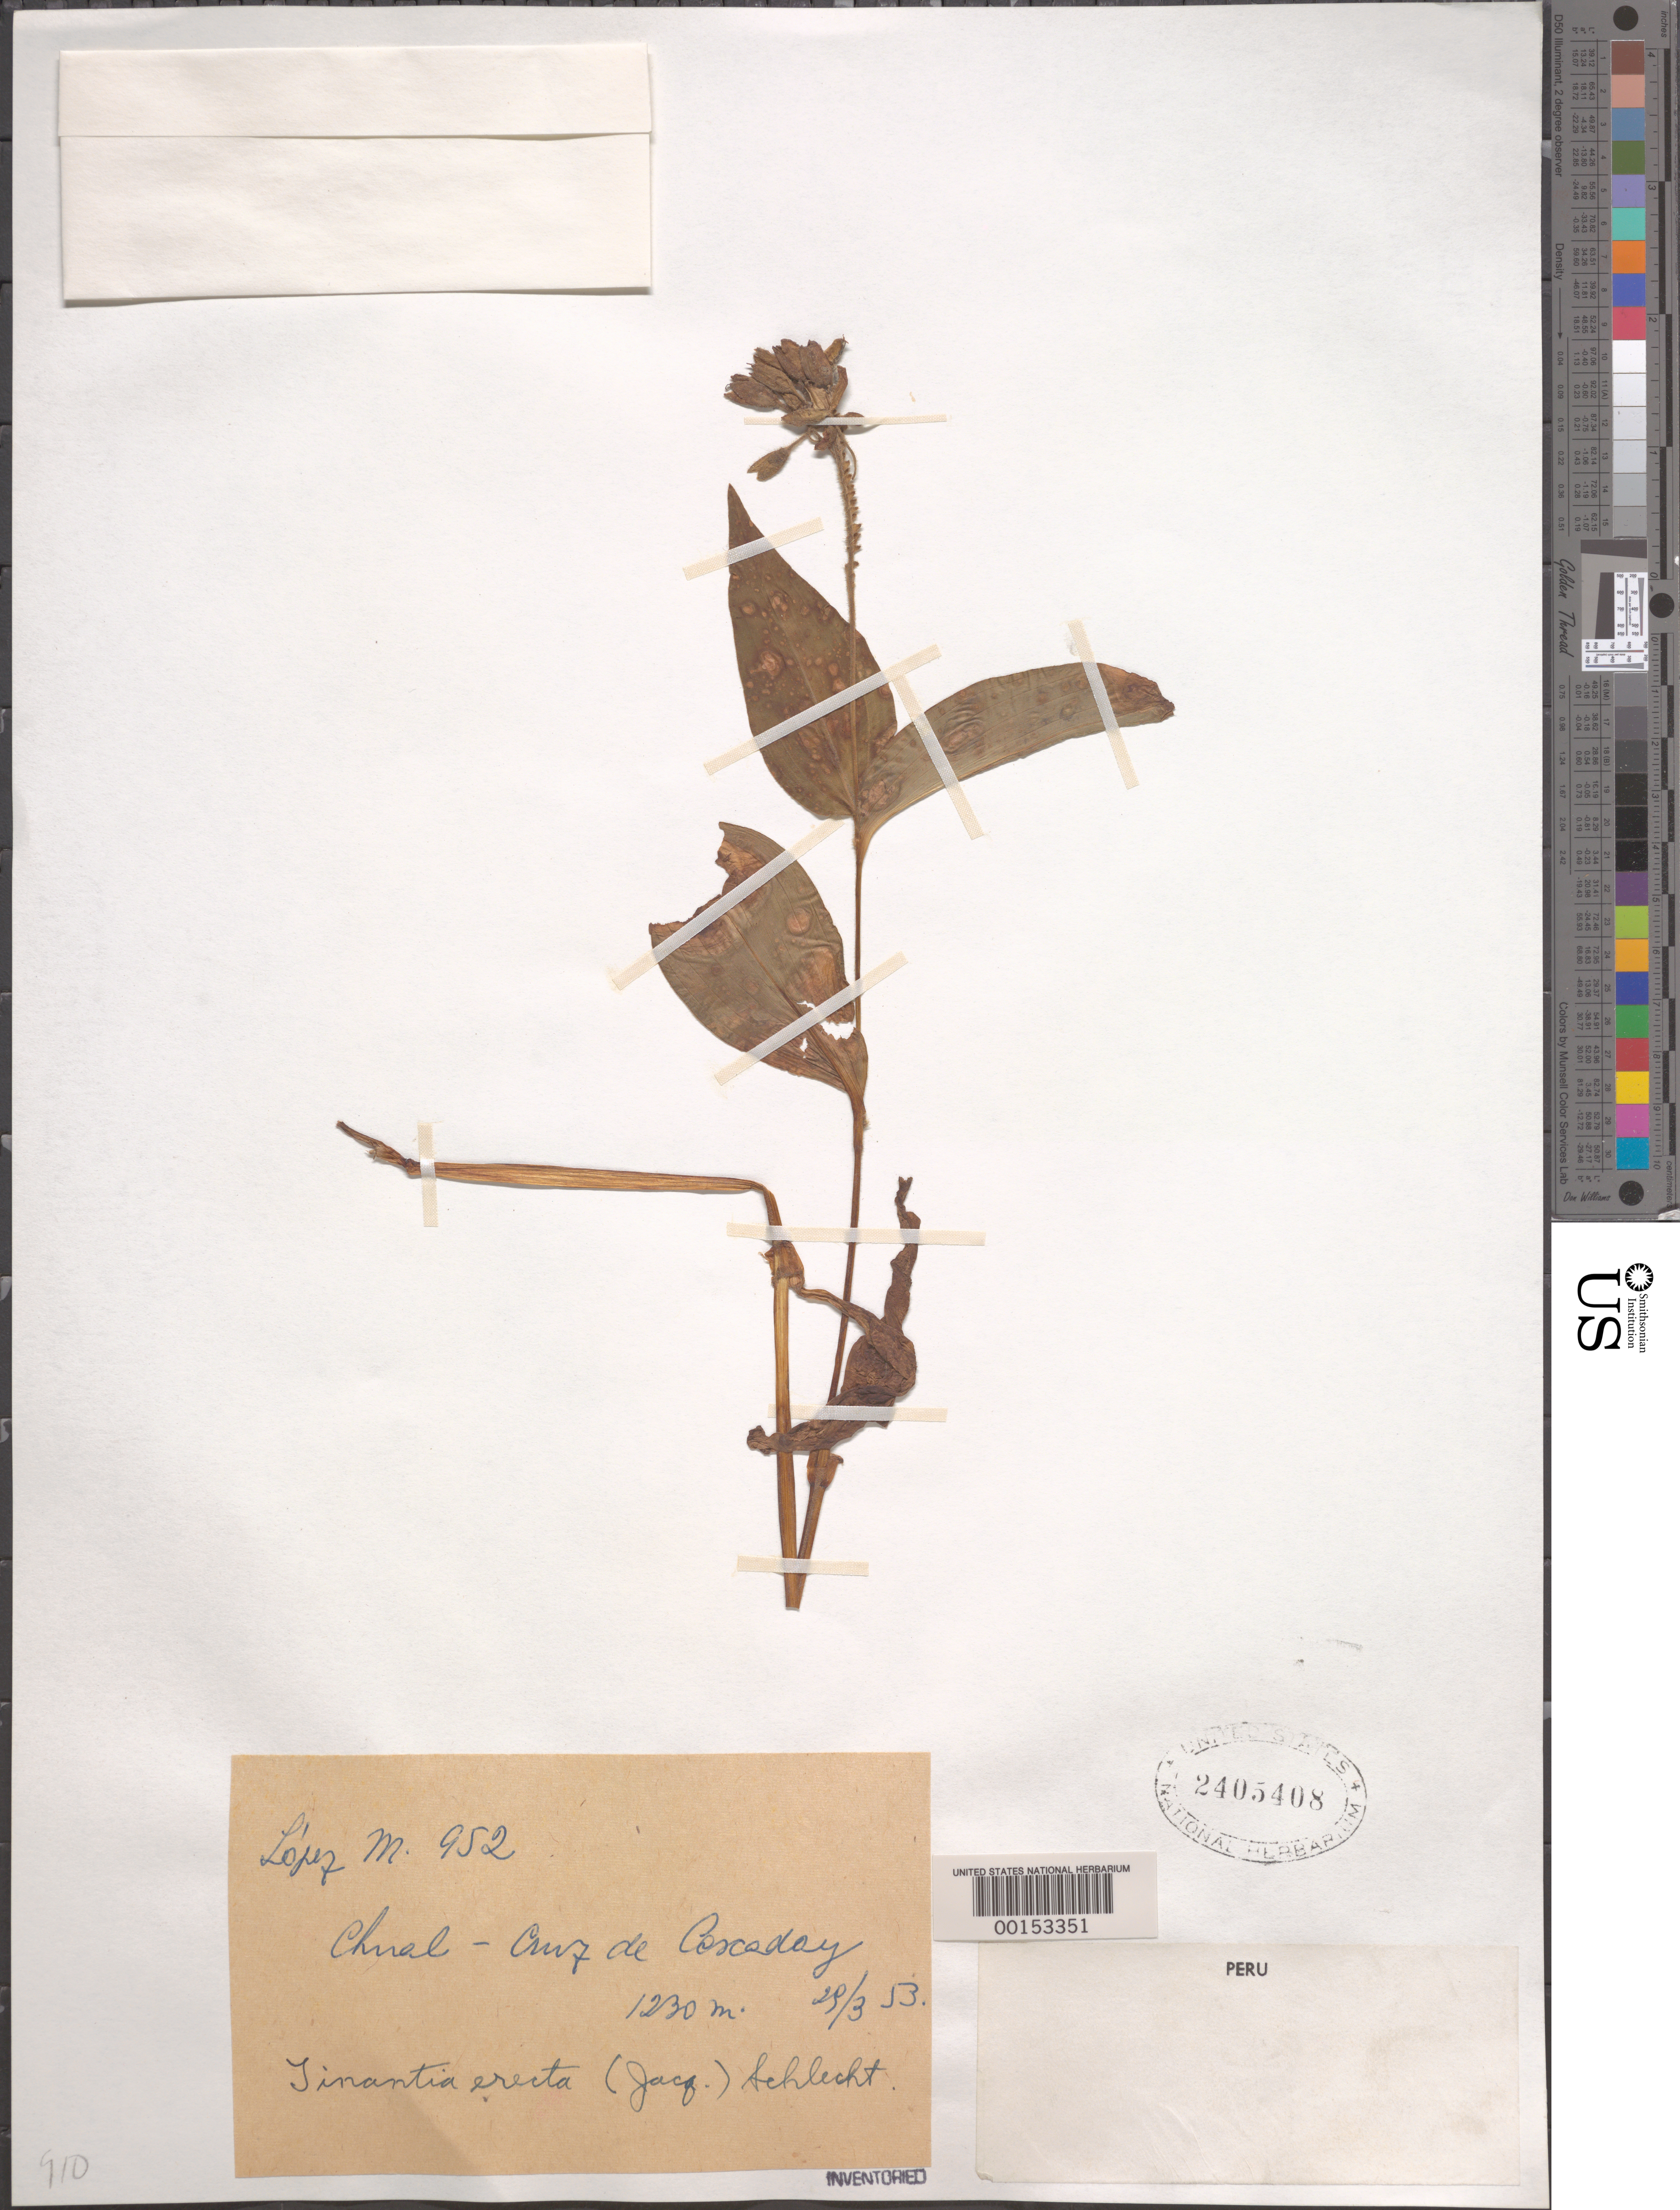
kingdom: Plantae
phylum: Tracheophyta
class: Liliopsida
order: Commelinales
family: Commelinaceae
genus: Tinantia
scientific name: Tinantia erecta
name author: (Jacq.) Fenzl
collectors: M. Lopez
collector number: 952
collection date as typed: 23 Mar 1953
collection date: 1953-03-23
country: Peru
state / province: La Libertad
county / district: Trujillo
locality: Chual, cruz de cascaday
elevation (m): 1230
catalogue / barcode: US 2405408